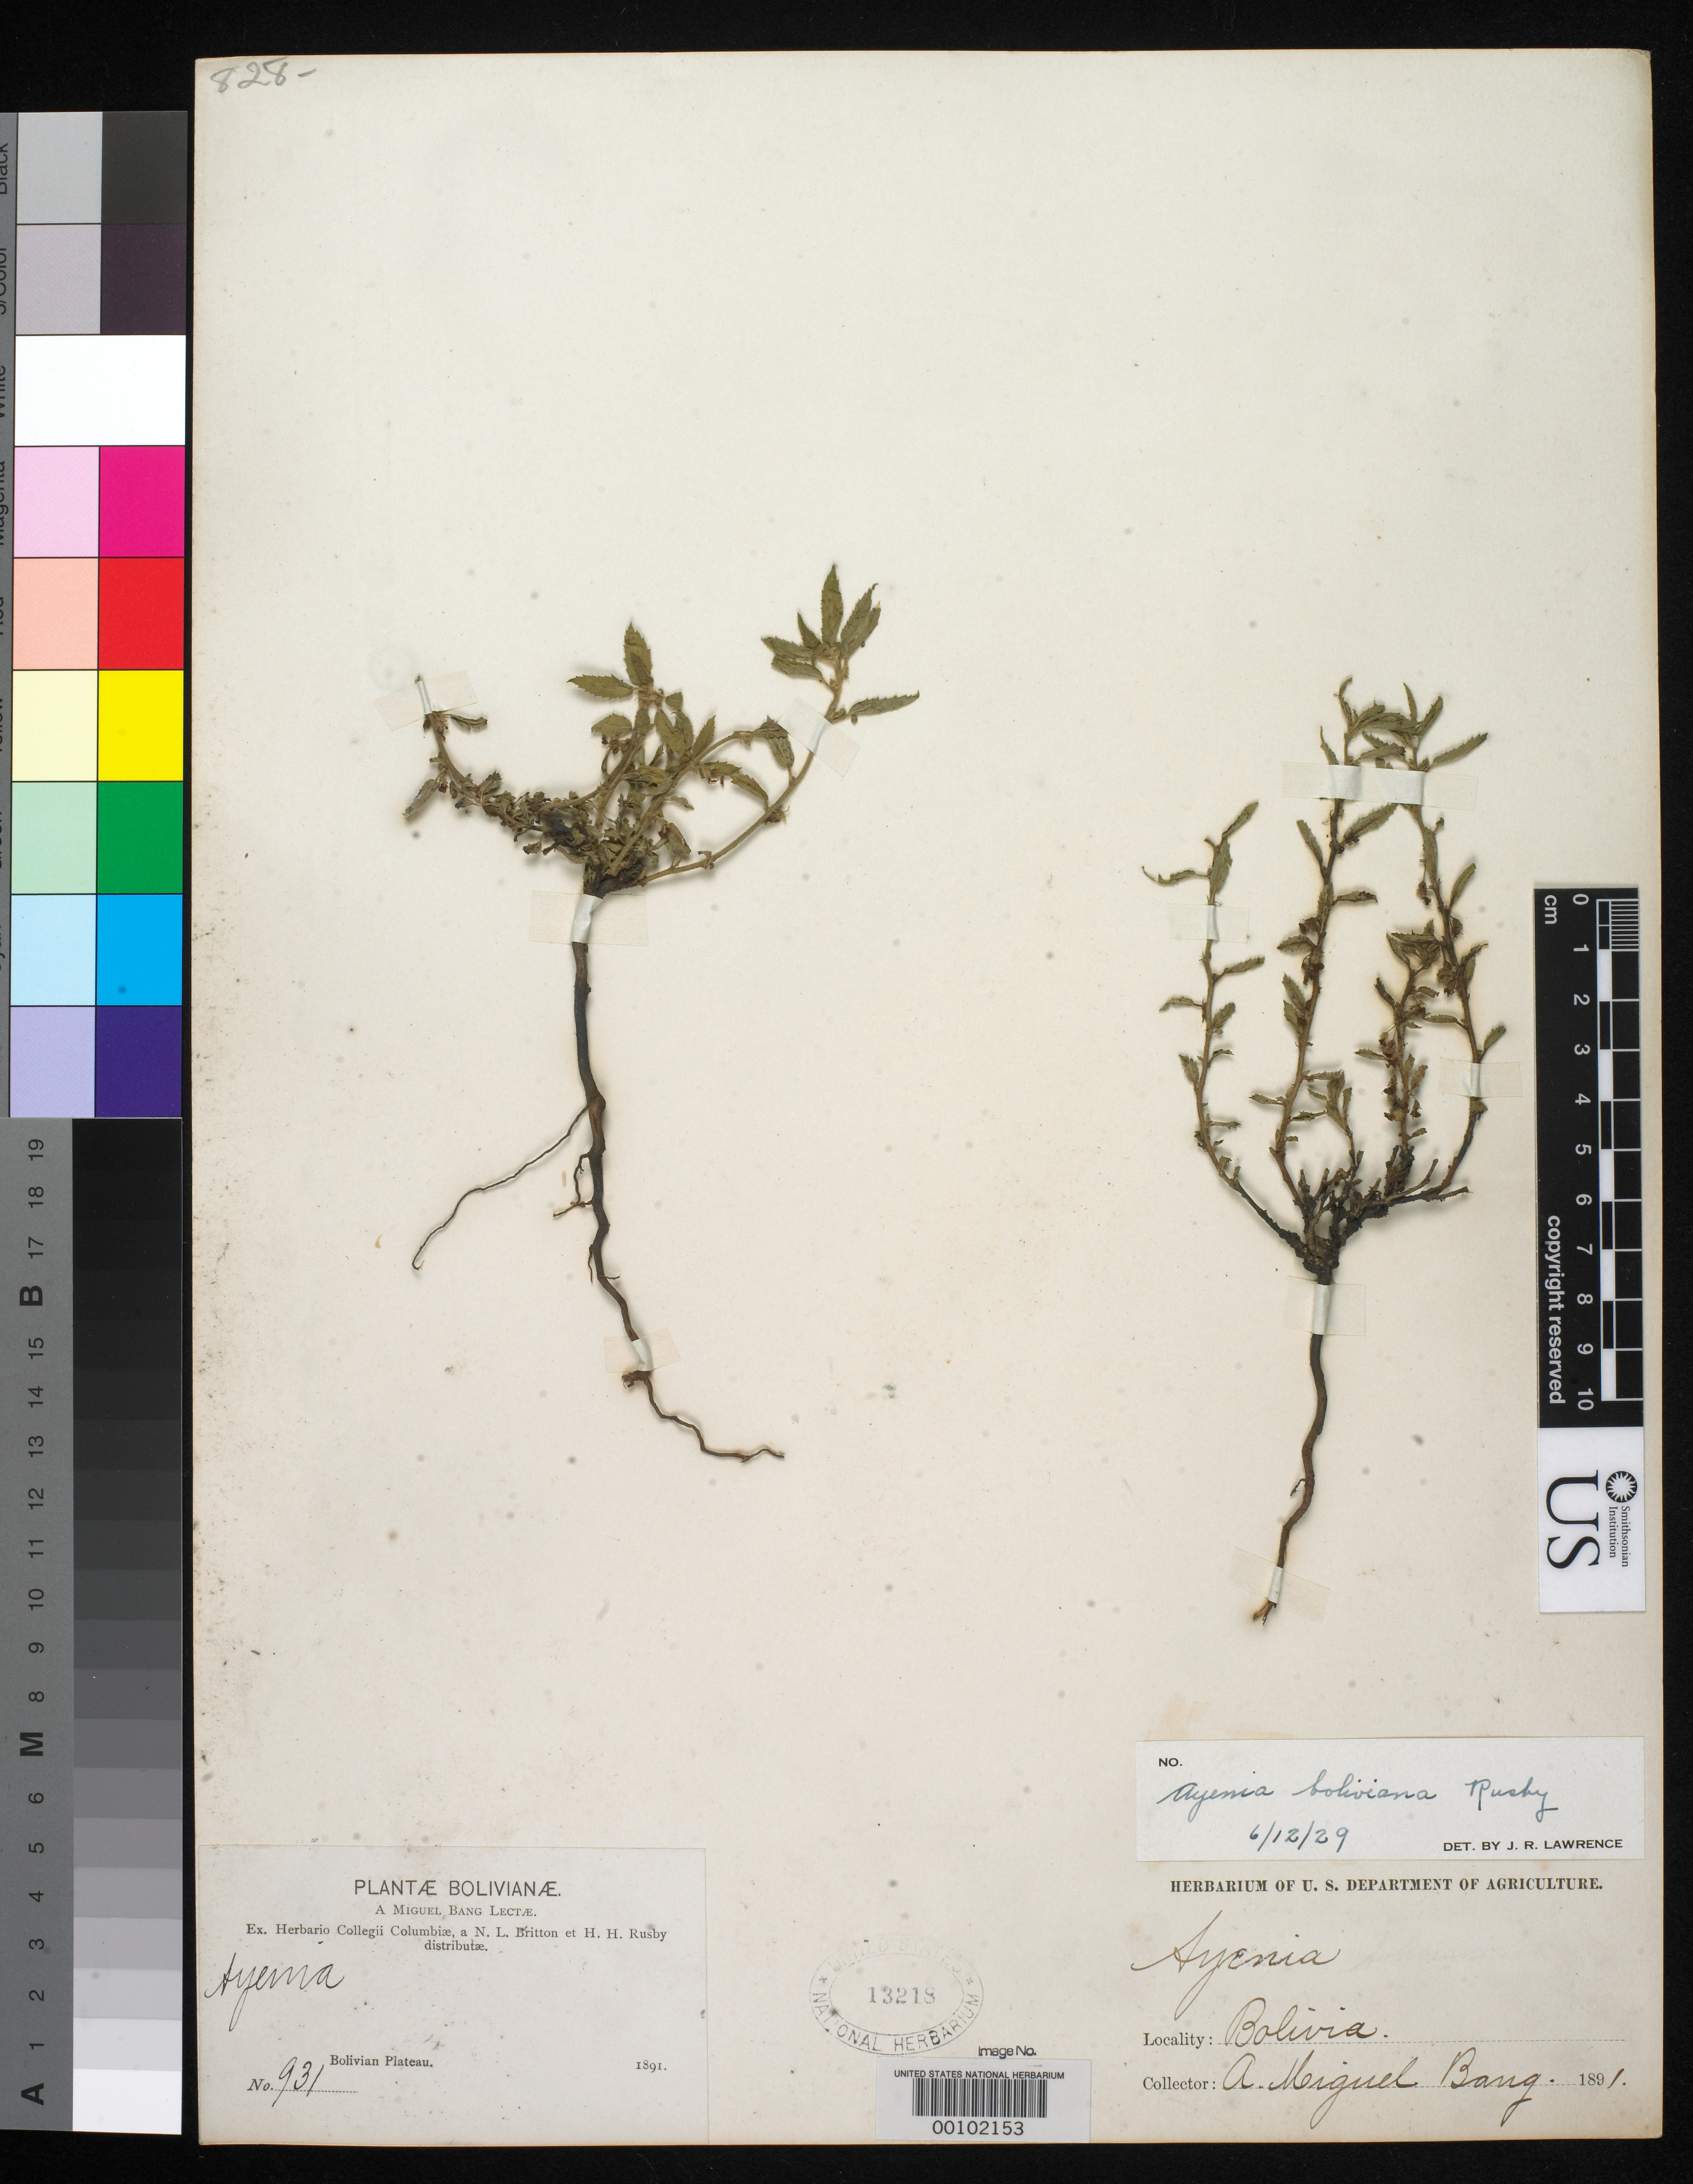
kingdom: Plantae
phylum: Tracheophyta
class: Magnoliopsida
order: Malvales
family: Malvaceae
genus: Ayenia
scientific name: Ayenia boliviana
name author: Rusby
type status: Isotype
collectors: M. Bang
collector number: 931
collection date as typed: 1891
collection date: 1891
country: Bolivia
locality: Bolivian Plateau.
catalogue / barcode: US 13218